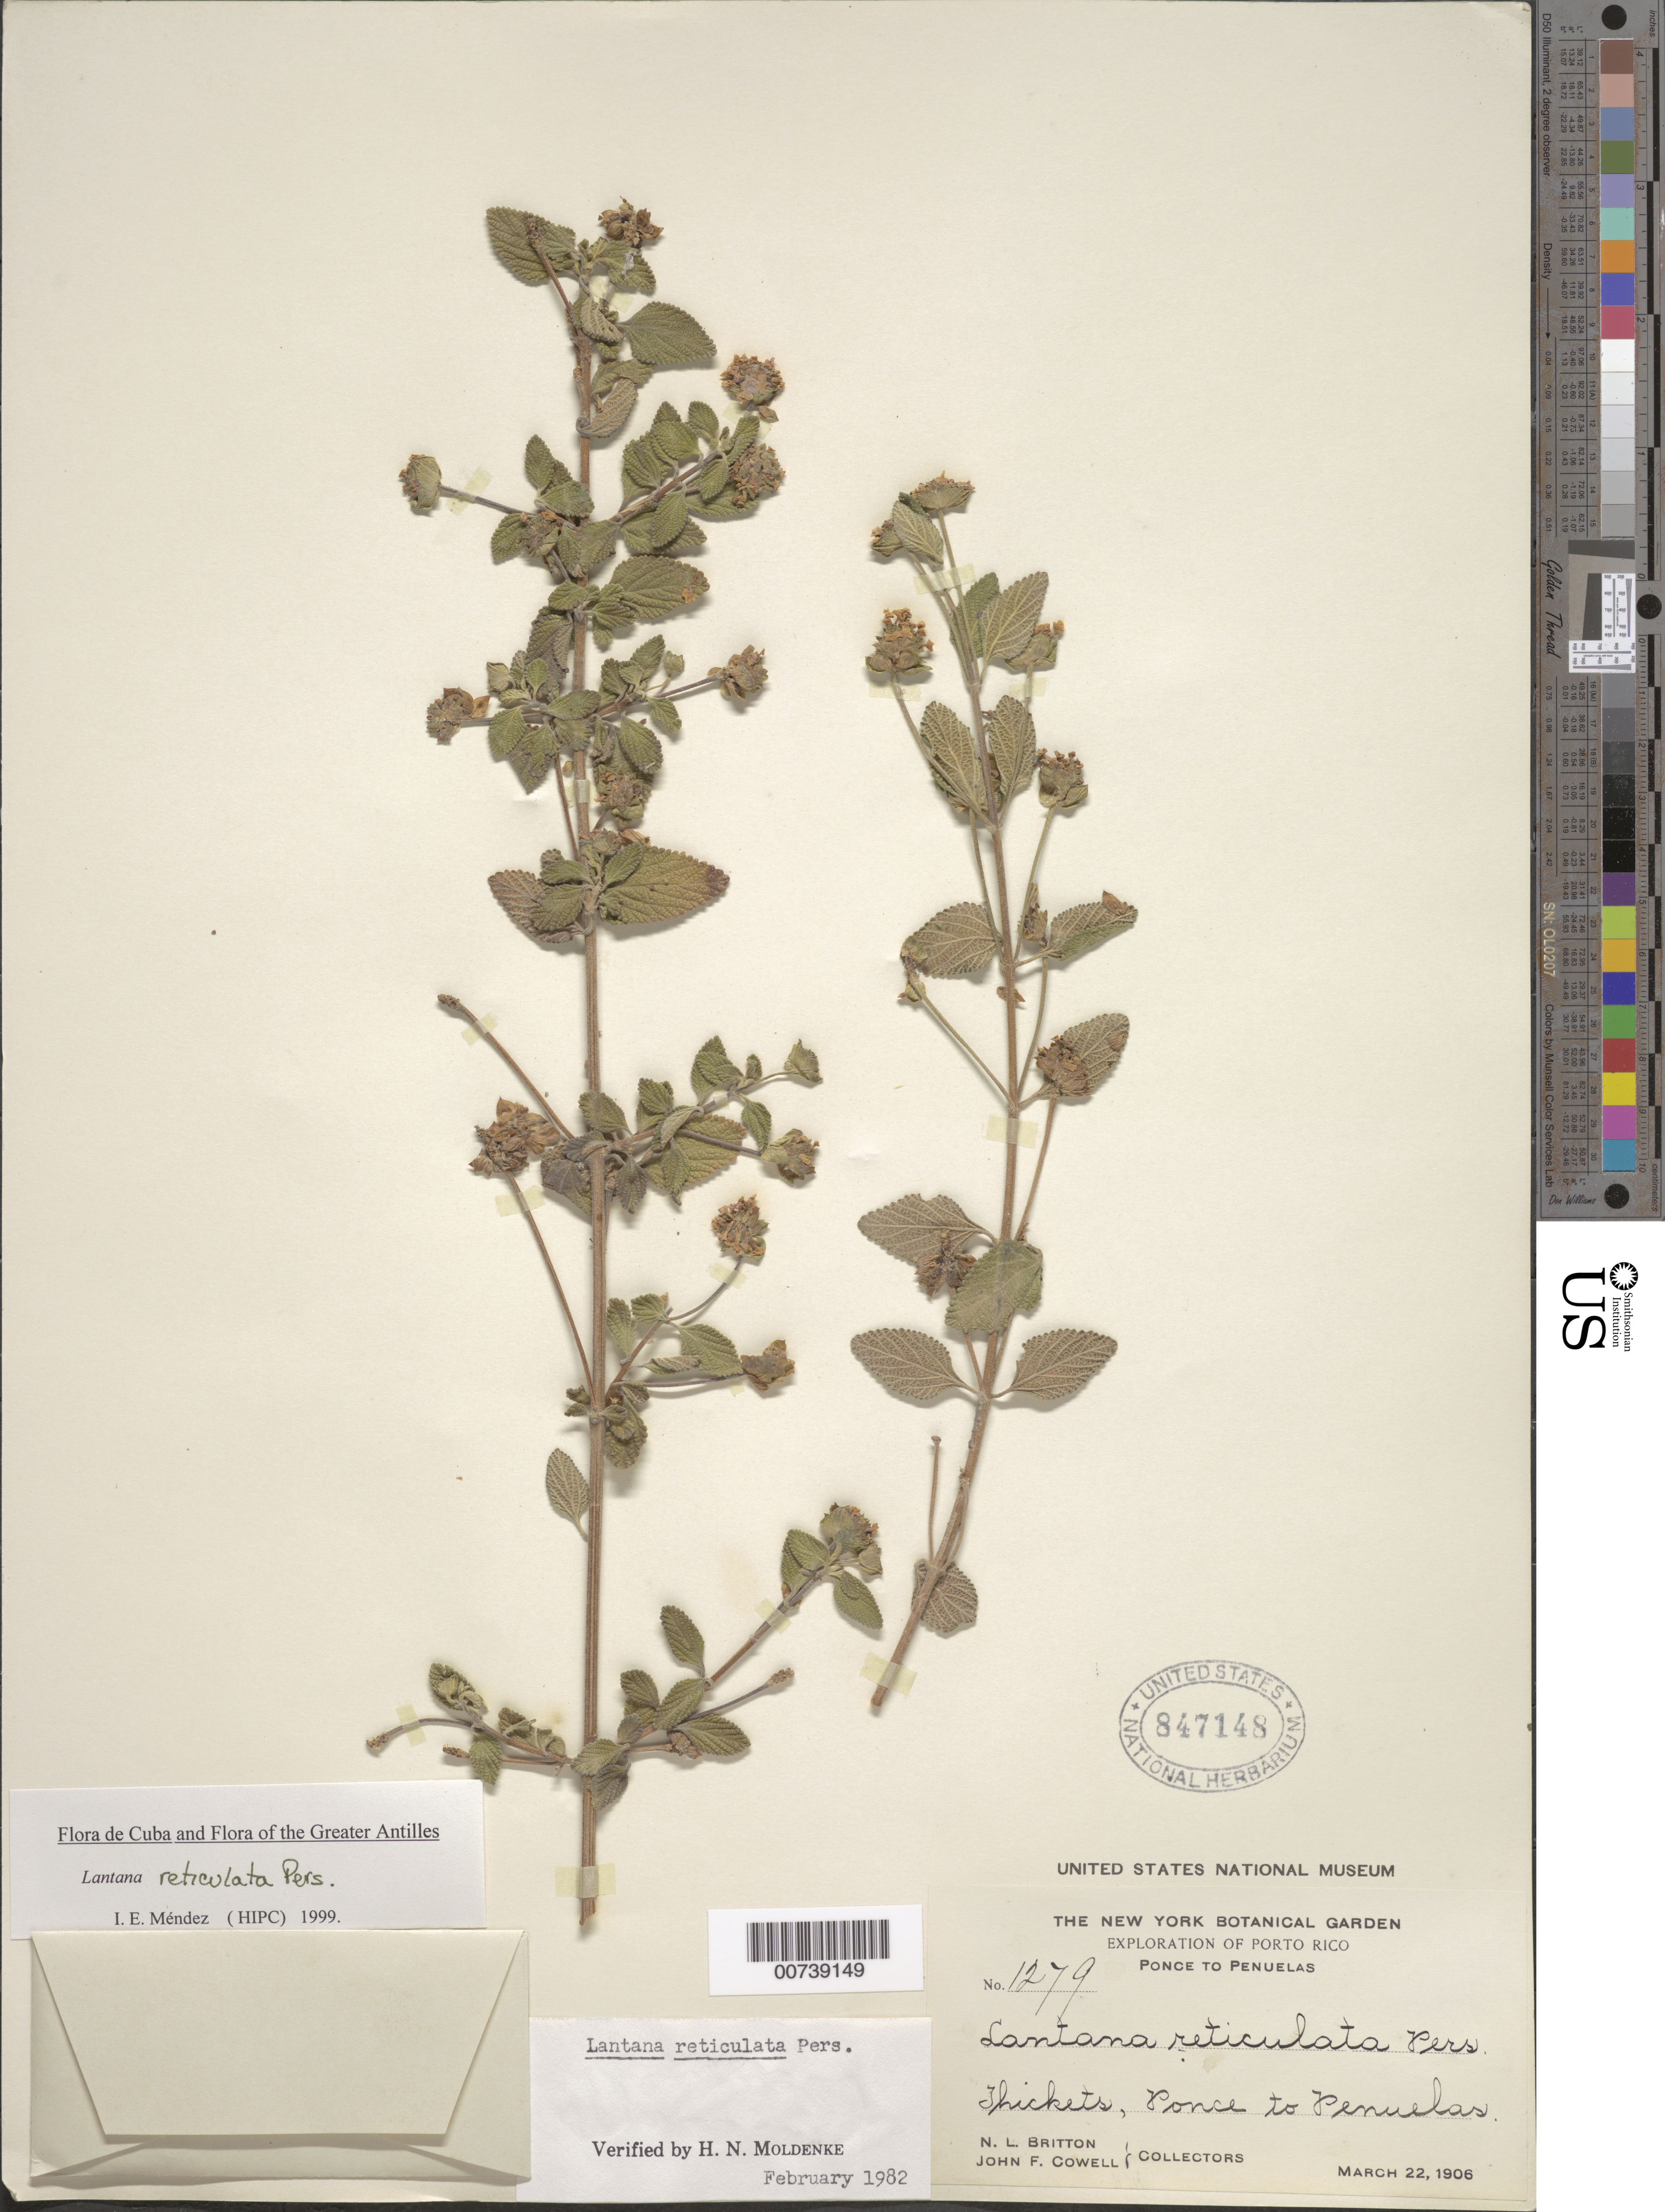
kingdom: Plantae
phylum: Tracheophyta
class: Magnoliopsida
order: Lamiales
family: Verbenaceae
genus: Lantana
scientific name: Lantana reticulata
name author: Pers.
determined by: Méndez, Isidro E., (HIPC)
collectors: N. Britton & J. F. Cowell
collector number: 1279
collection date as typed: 22 Mar 1906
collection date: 1906-03-22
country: Puerto Rico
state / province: Ponce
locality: Ponce to Peñuelas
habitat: Thickets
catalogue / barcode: US 847148